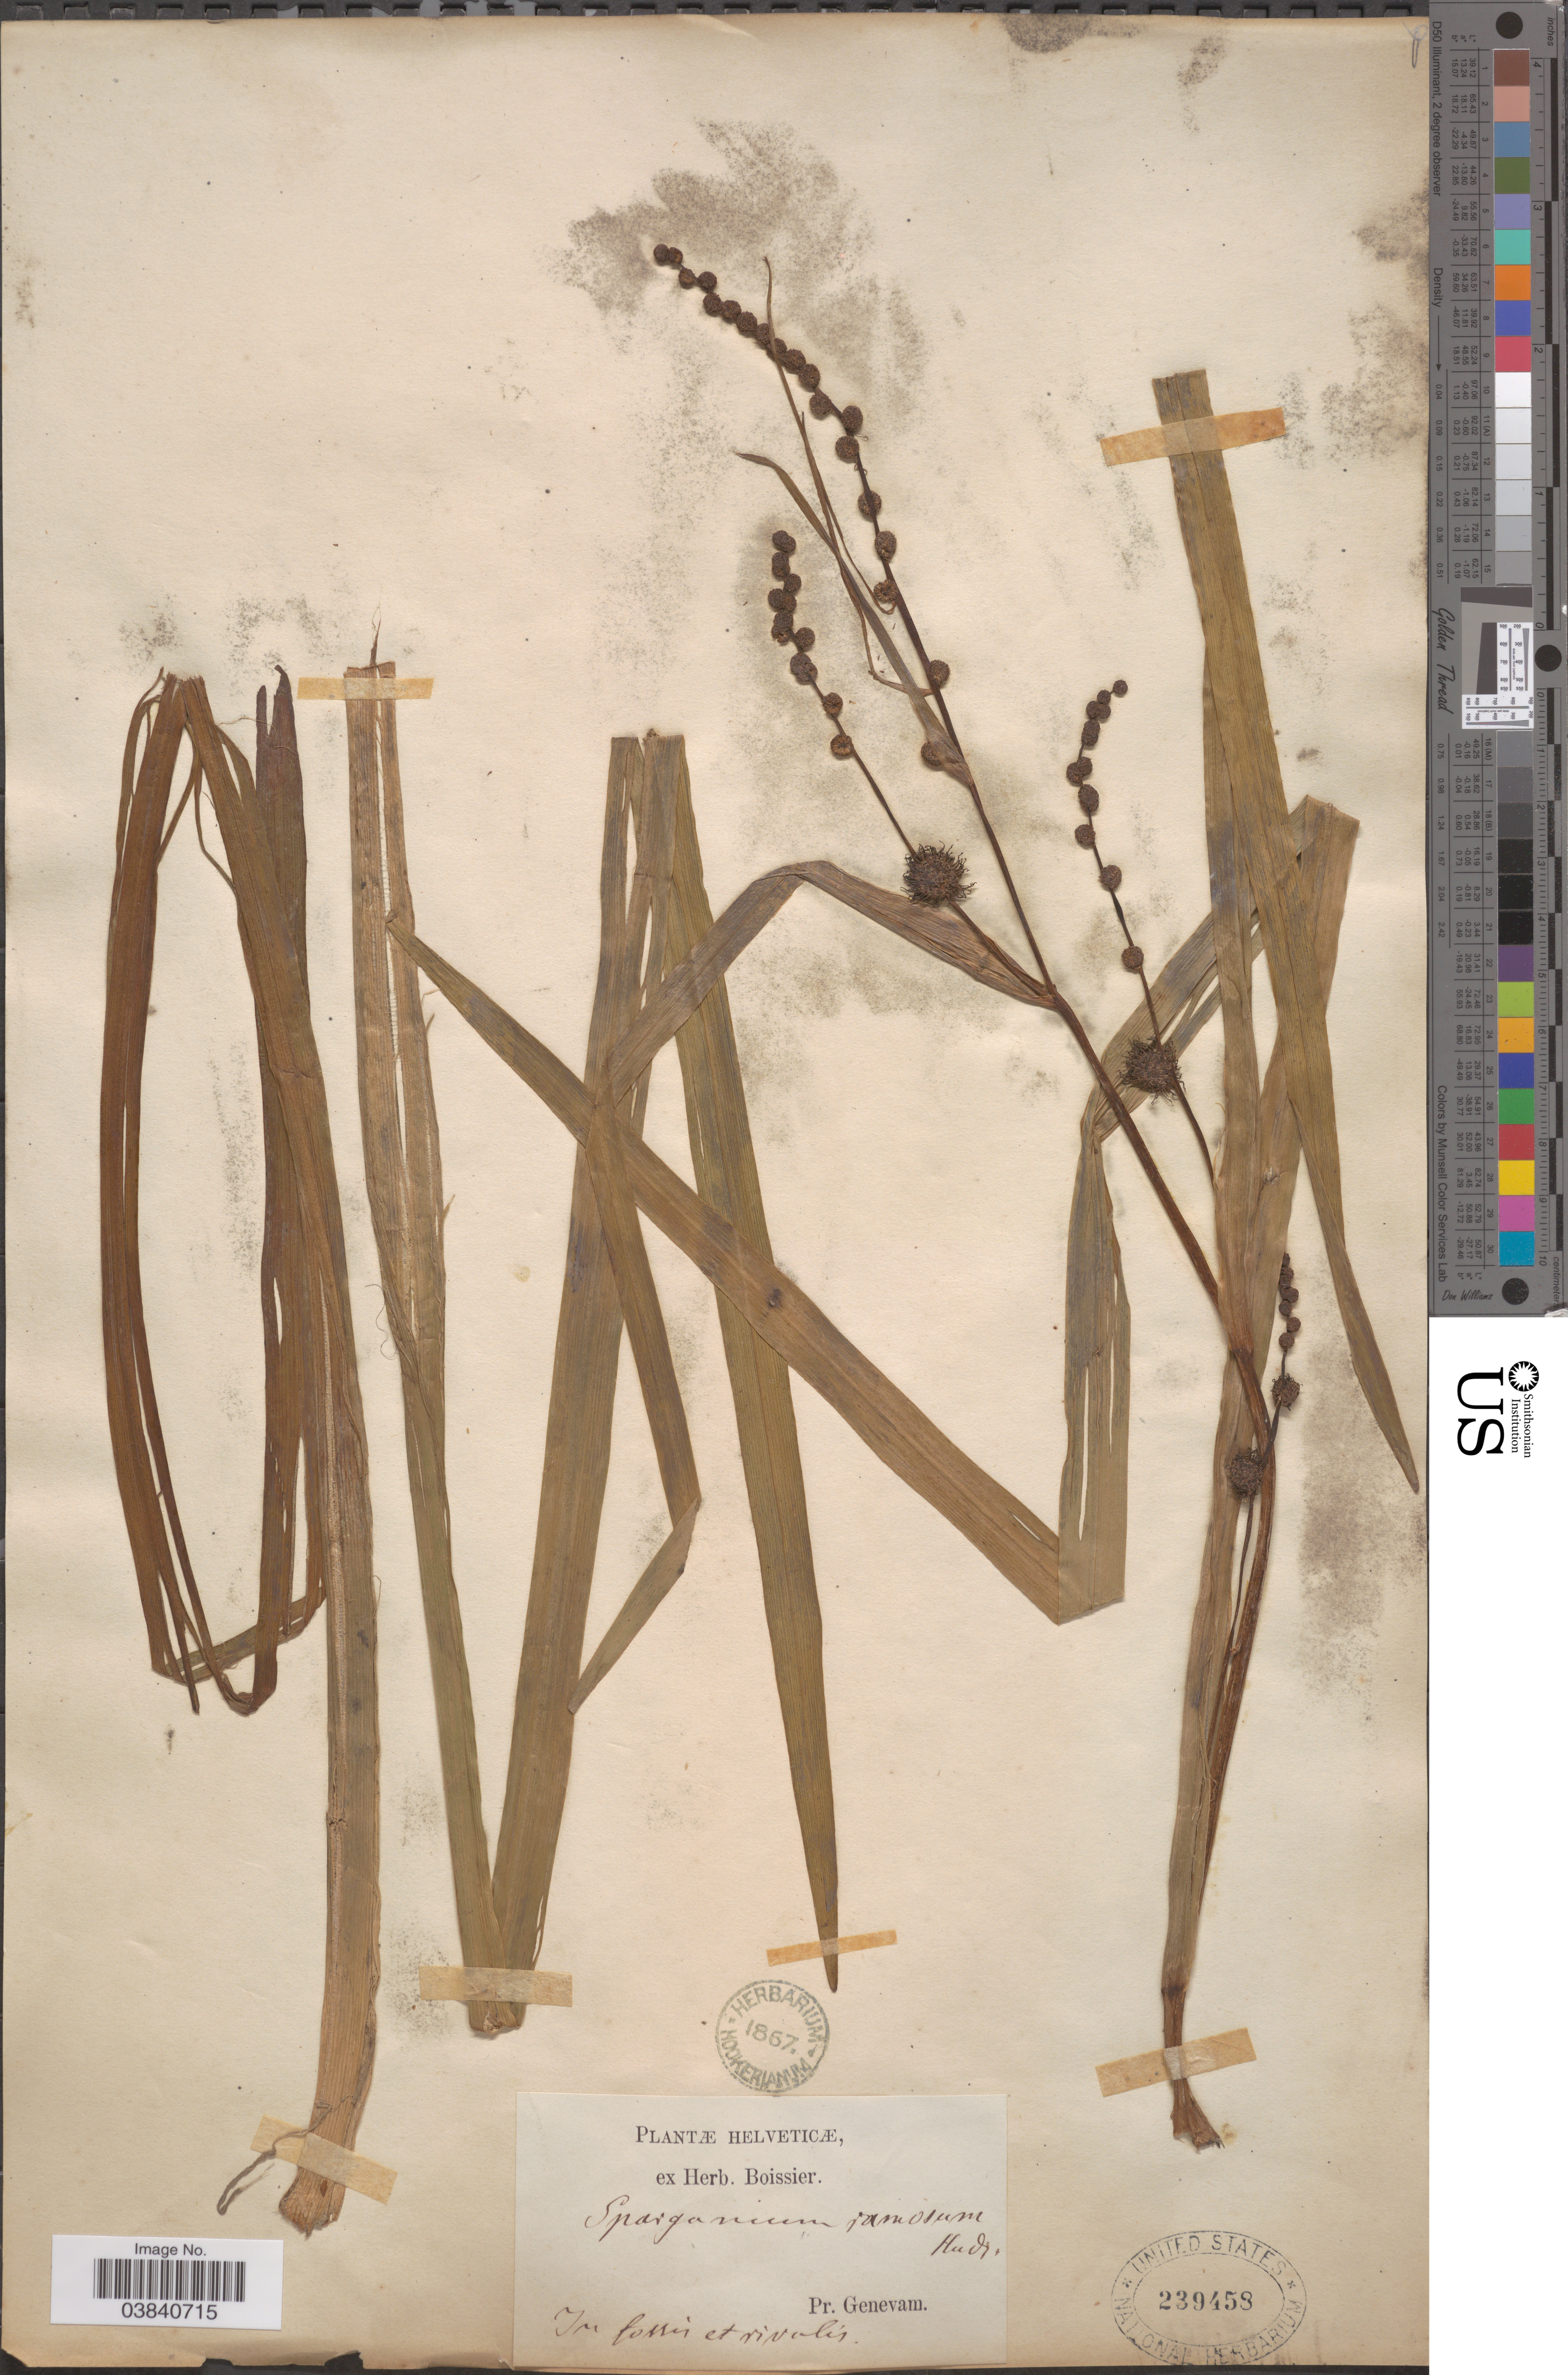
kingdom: Plantae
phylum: Tracheophyta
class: Liliopsida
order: Poales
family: Typhaceae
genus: Sparganium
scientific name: Sparganium ramosum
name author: Huds.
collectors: Herb. Boissier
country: Switzerland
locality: Helveticæ. In tossis et rivalis. Pr. Genevam.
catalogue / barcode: US 239458